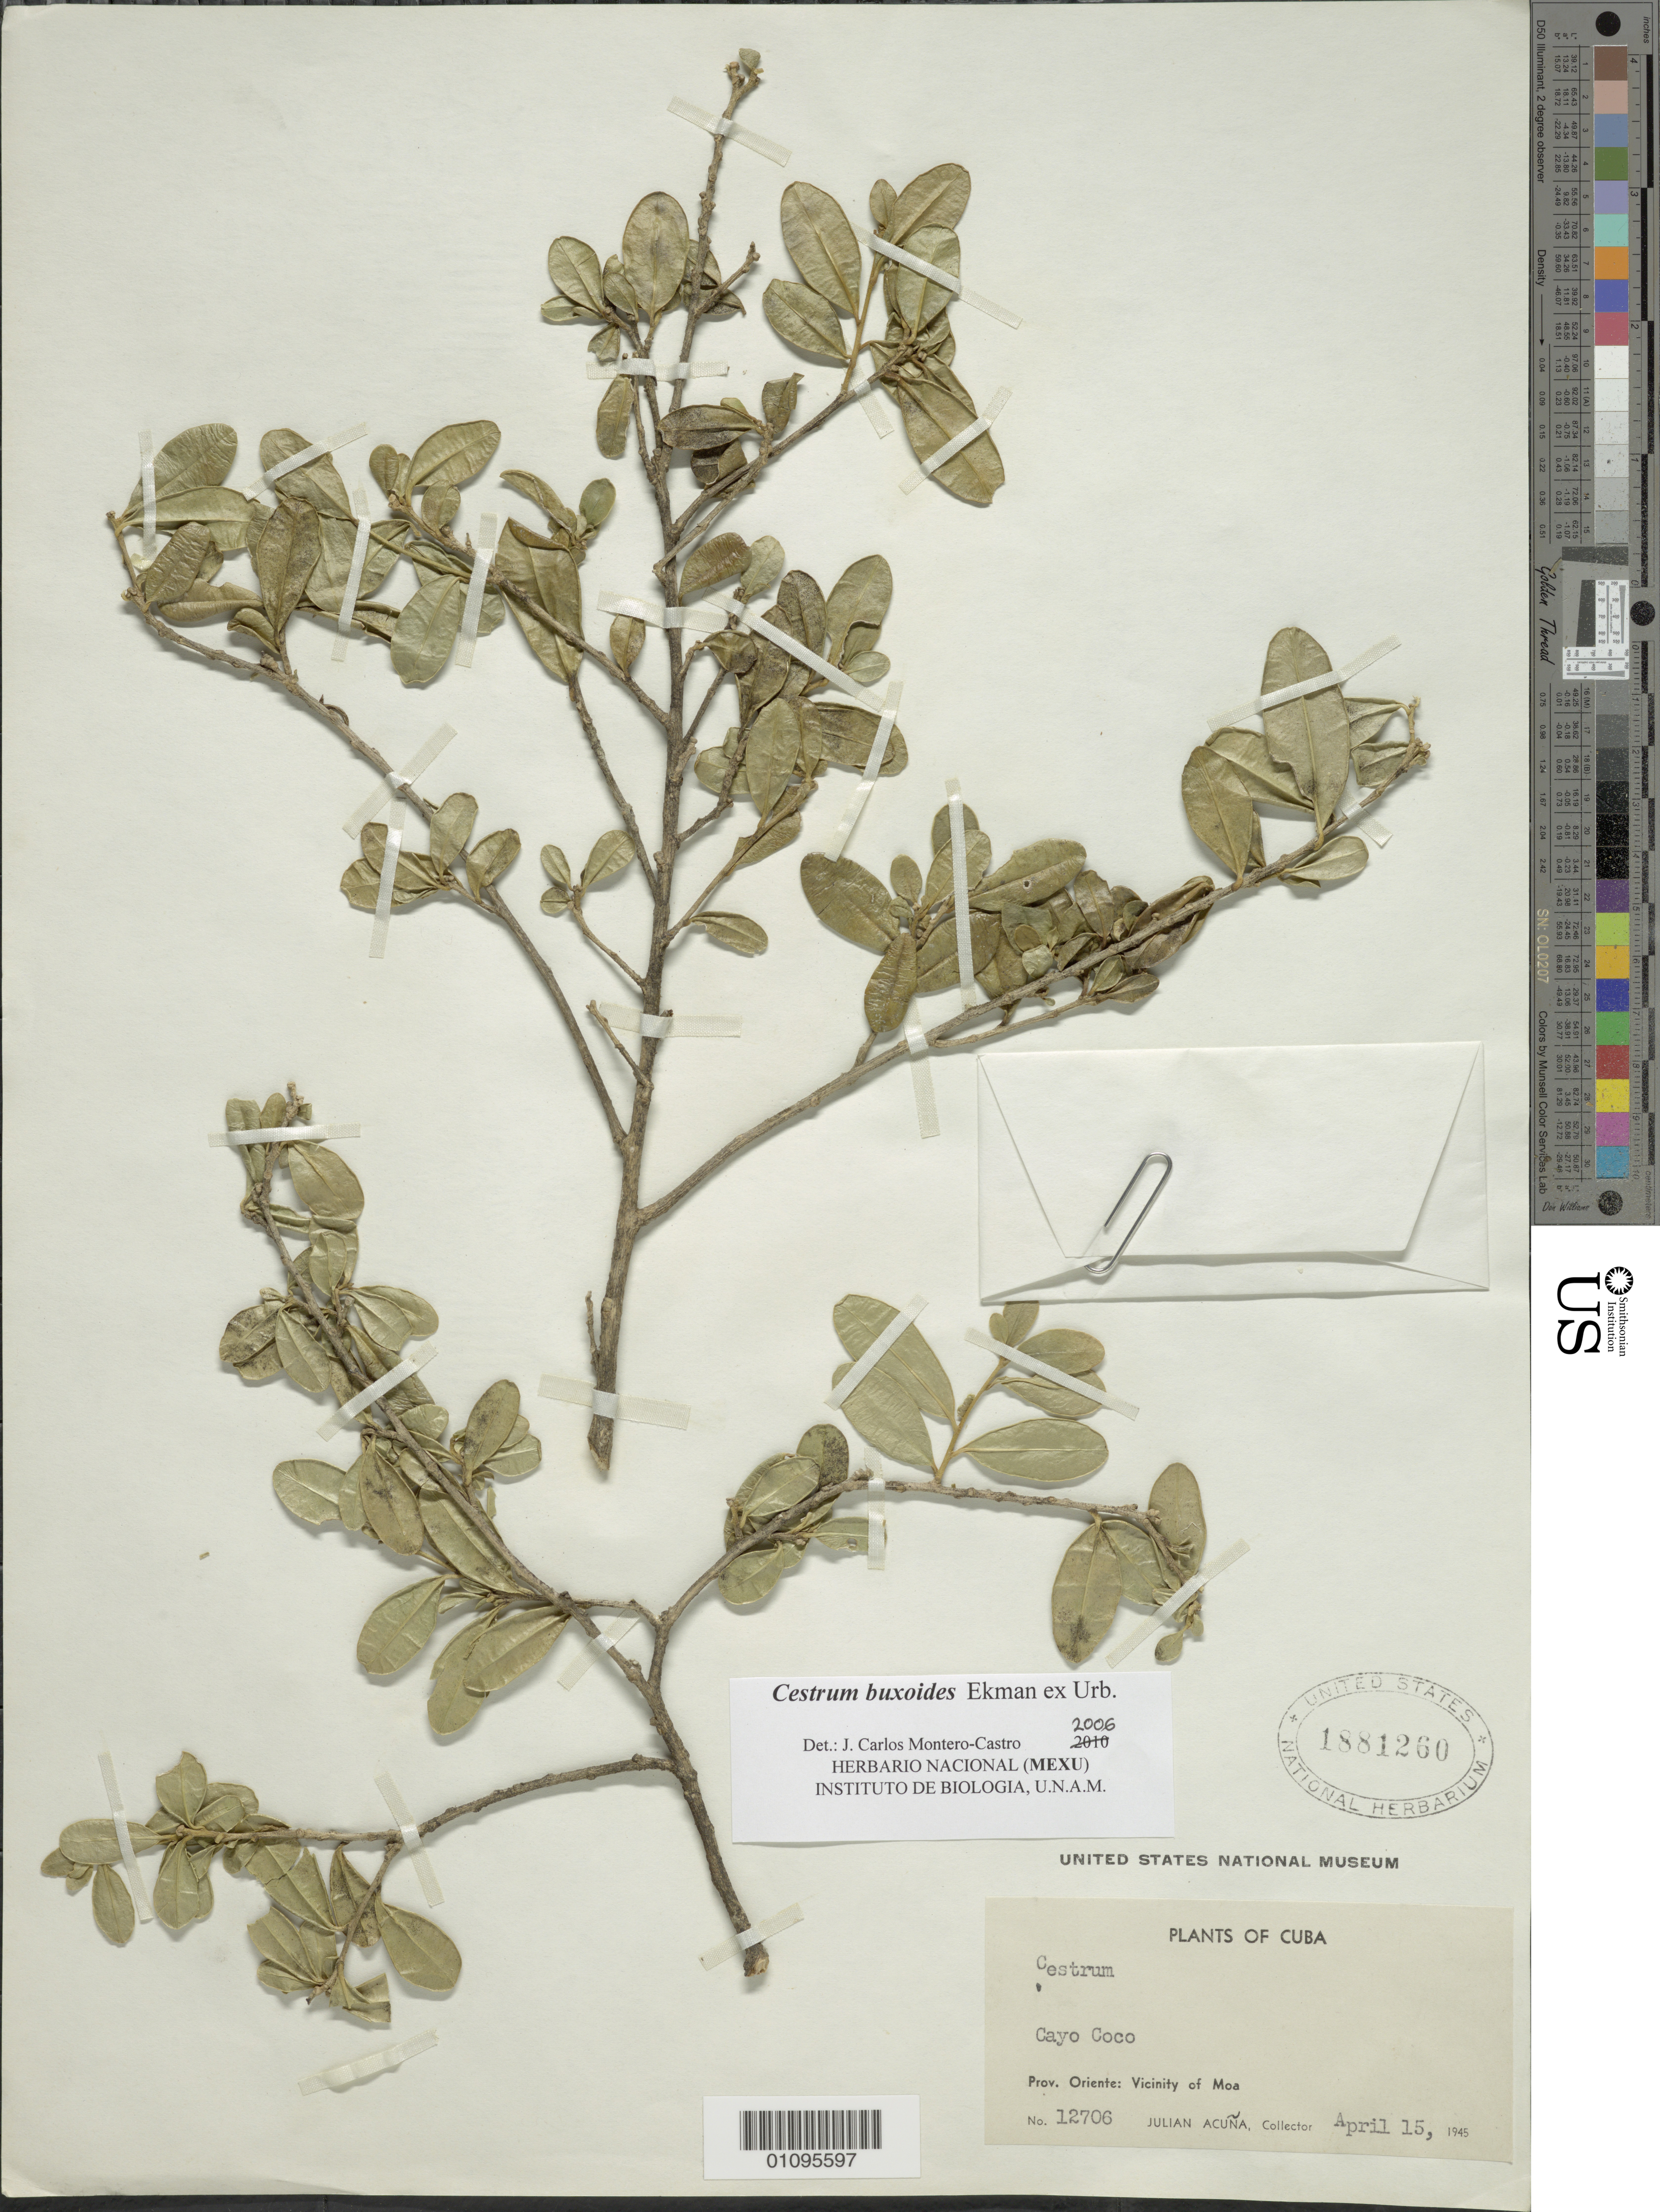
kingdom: Plantae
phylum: Tracheophyta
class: Magnoliopsida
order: Solanales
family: Solanaceae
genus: Cestrum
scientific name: Cestrum buxoides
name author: Ekman ex Urb.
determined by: Montero-Castro, J. C.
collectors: J. Acuña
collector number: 12706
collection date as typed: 15 Apr 1945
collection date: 1945-04-15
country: Cuba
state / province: Holguín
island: Cuba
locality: Moa vicinity, Cayo Cayo [Oriente]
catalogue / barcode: US 1881260